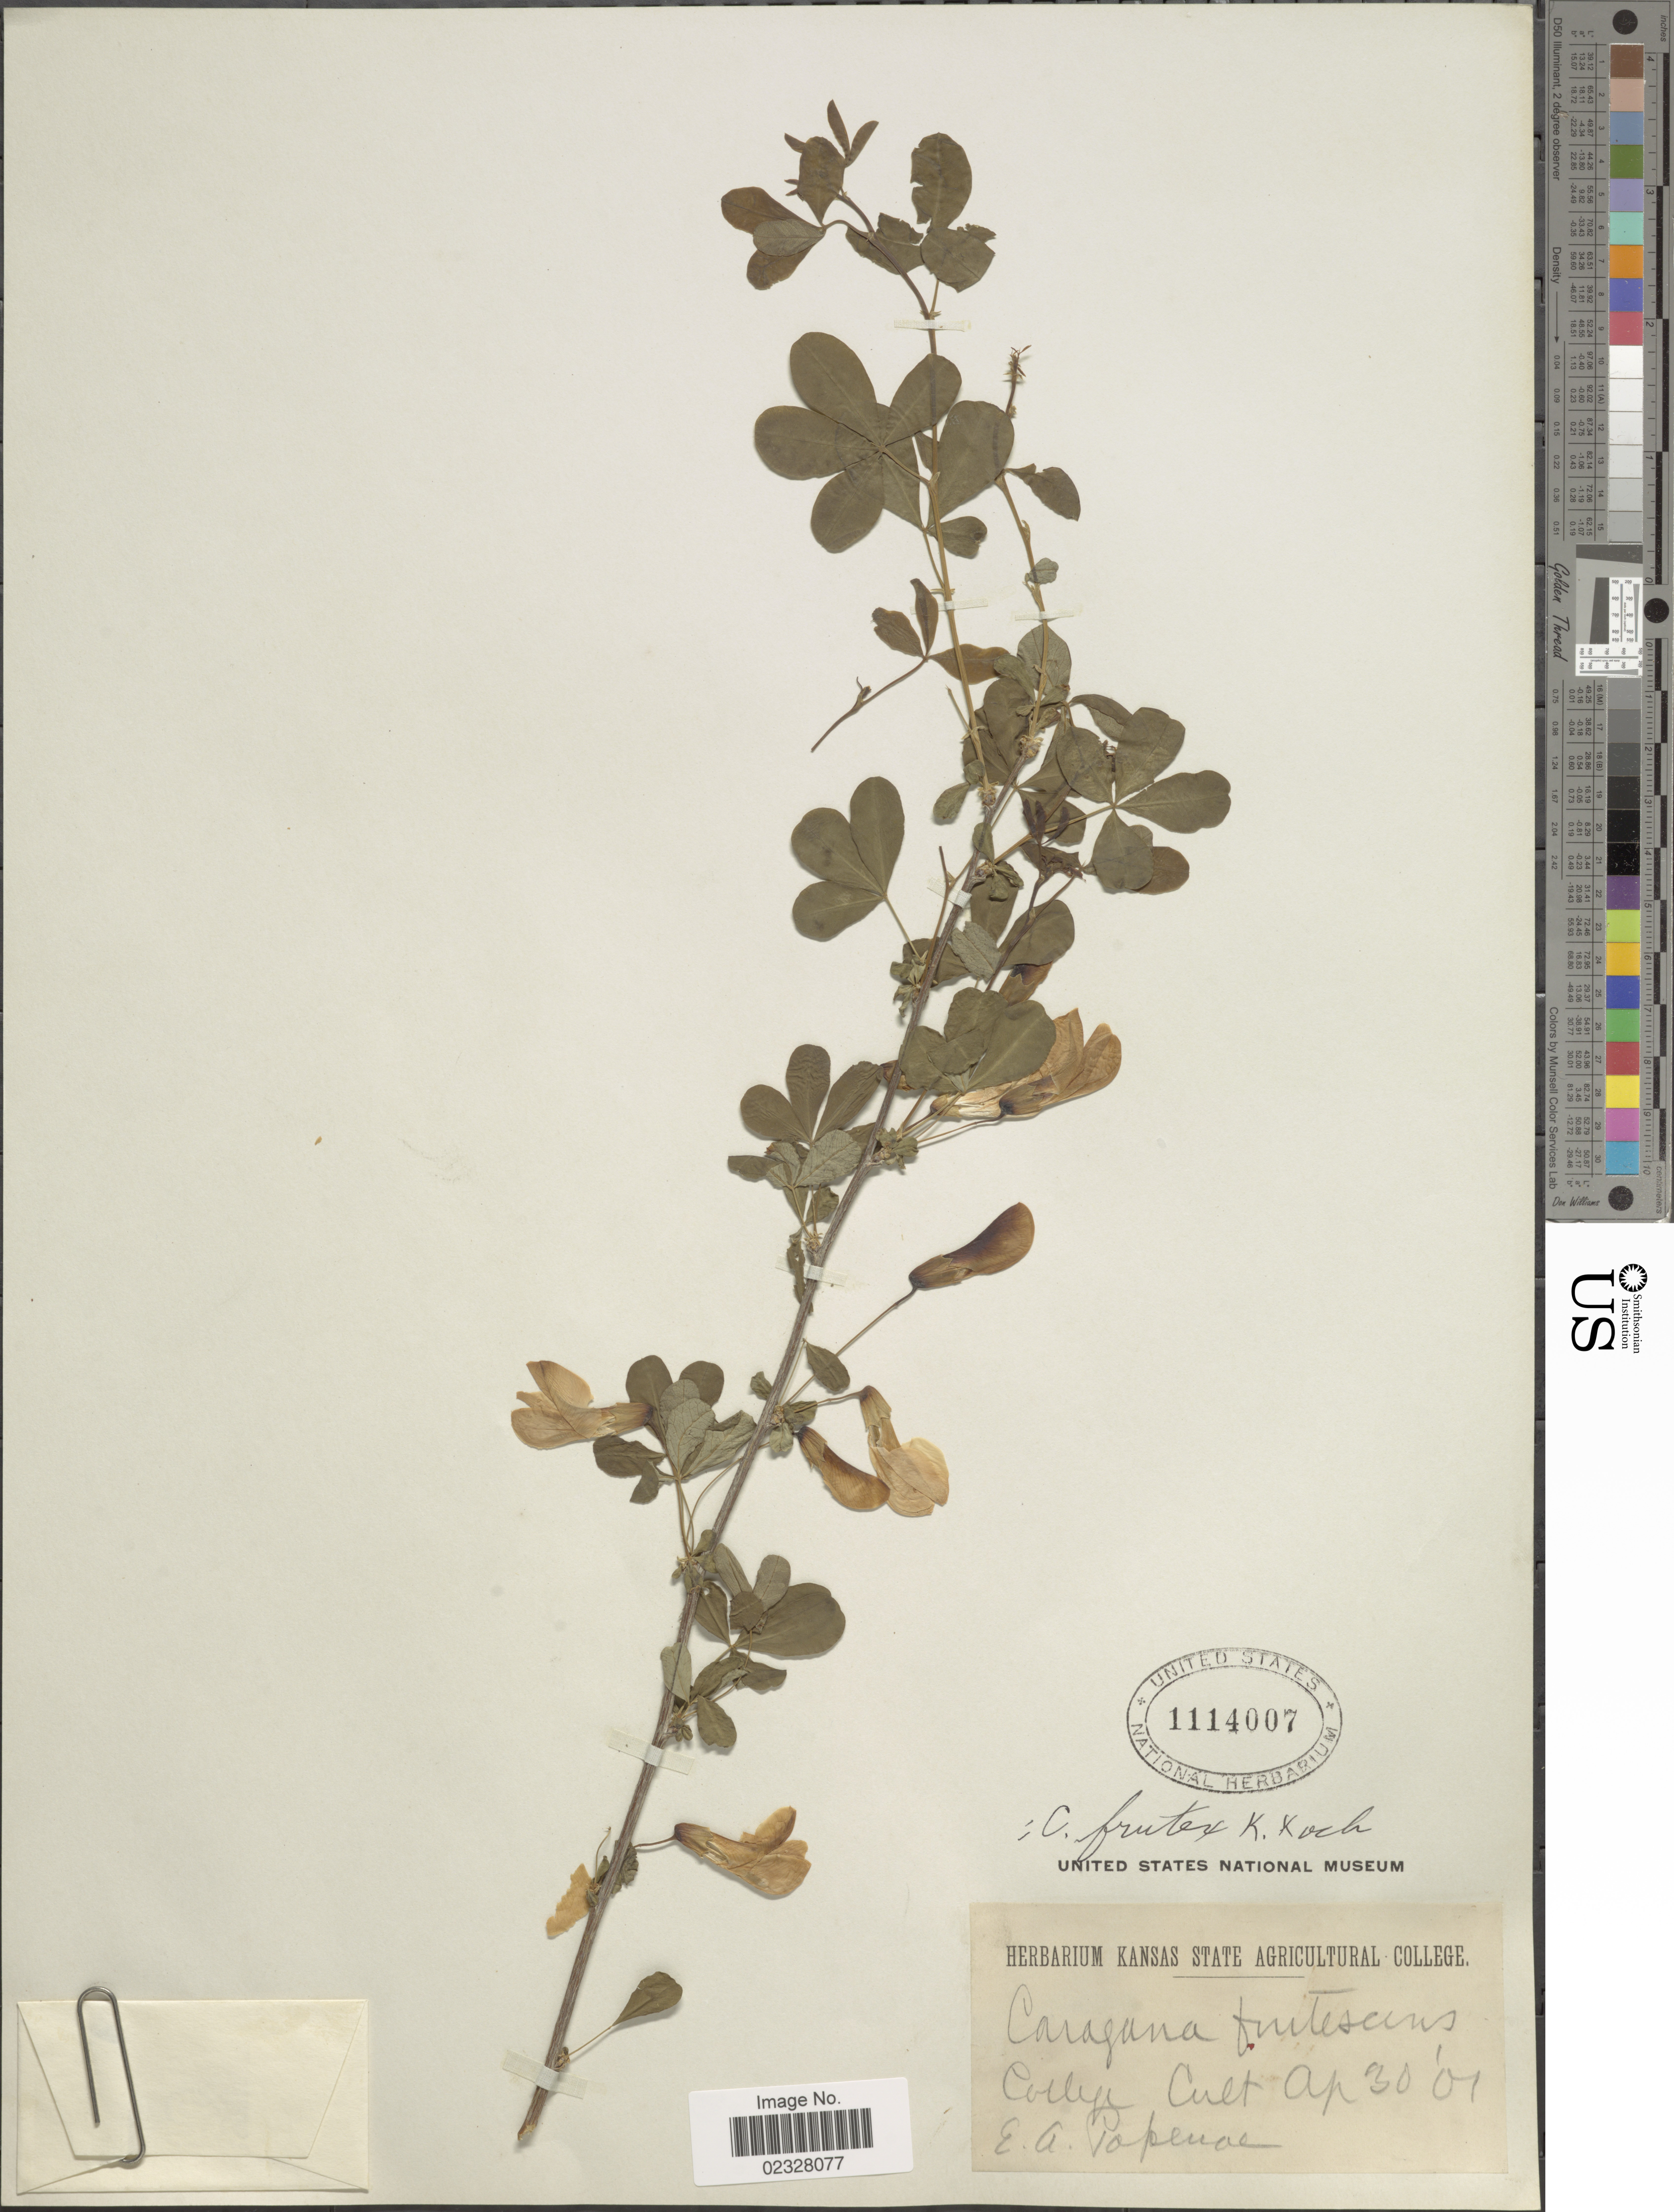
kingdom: Plantae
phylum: Tracheophyta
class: Magnoliopsida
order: Fabales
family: Fabaceae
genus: Caragana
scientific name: Caragana frutex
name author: (L.) K. Koch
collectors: E. A. Popenoe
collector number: s,n,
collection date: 1901-04-30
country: United States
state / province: Kansas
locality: College. (Kansas State Agricultural College)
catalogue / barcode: US 1114007